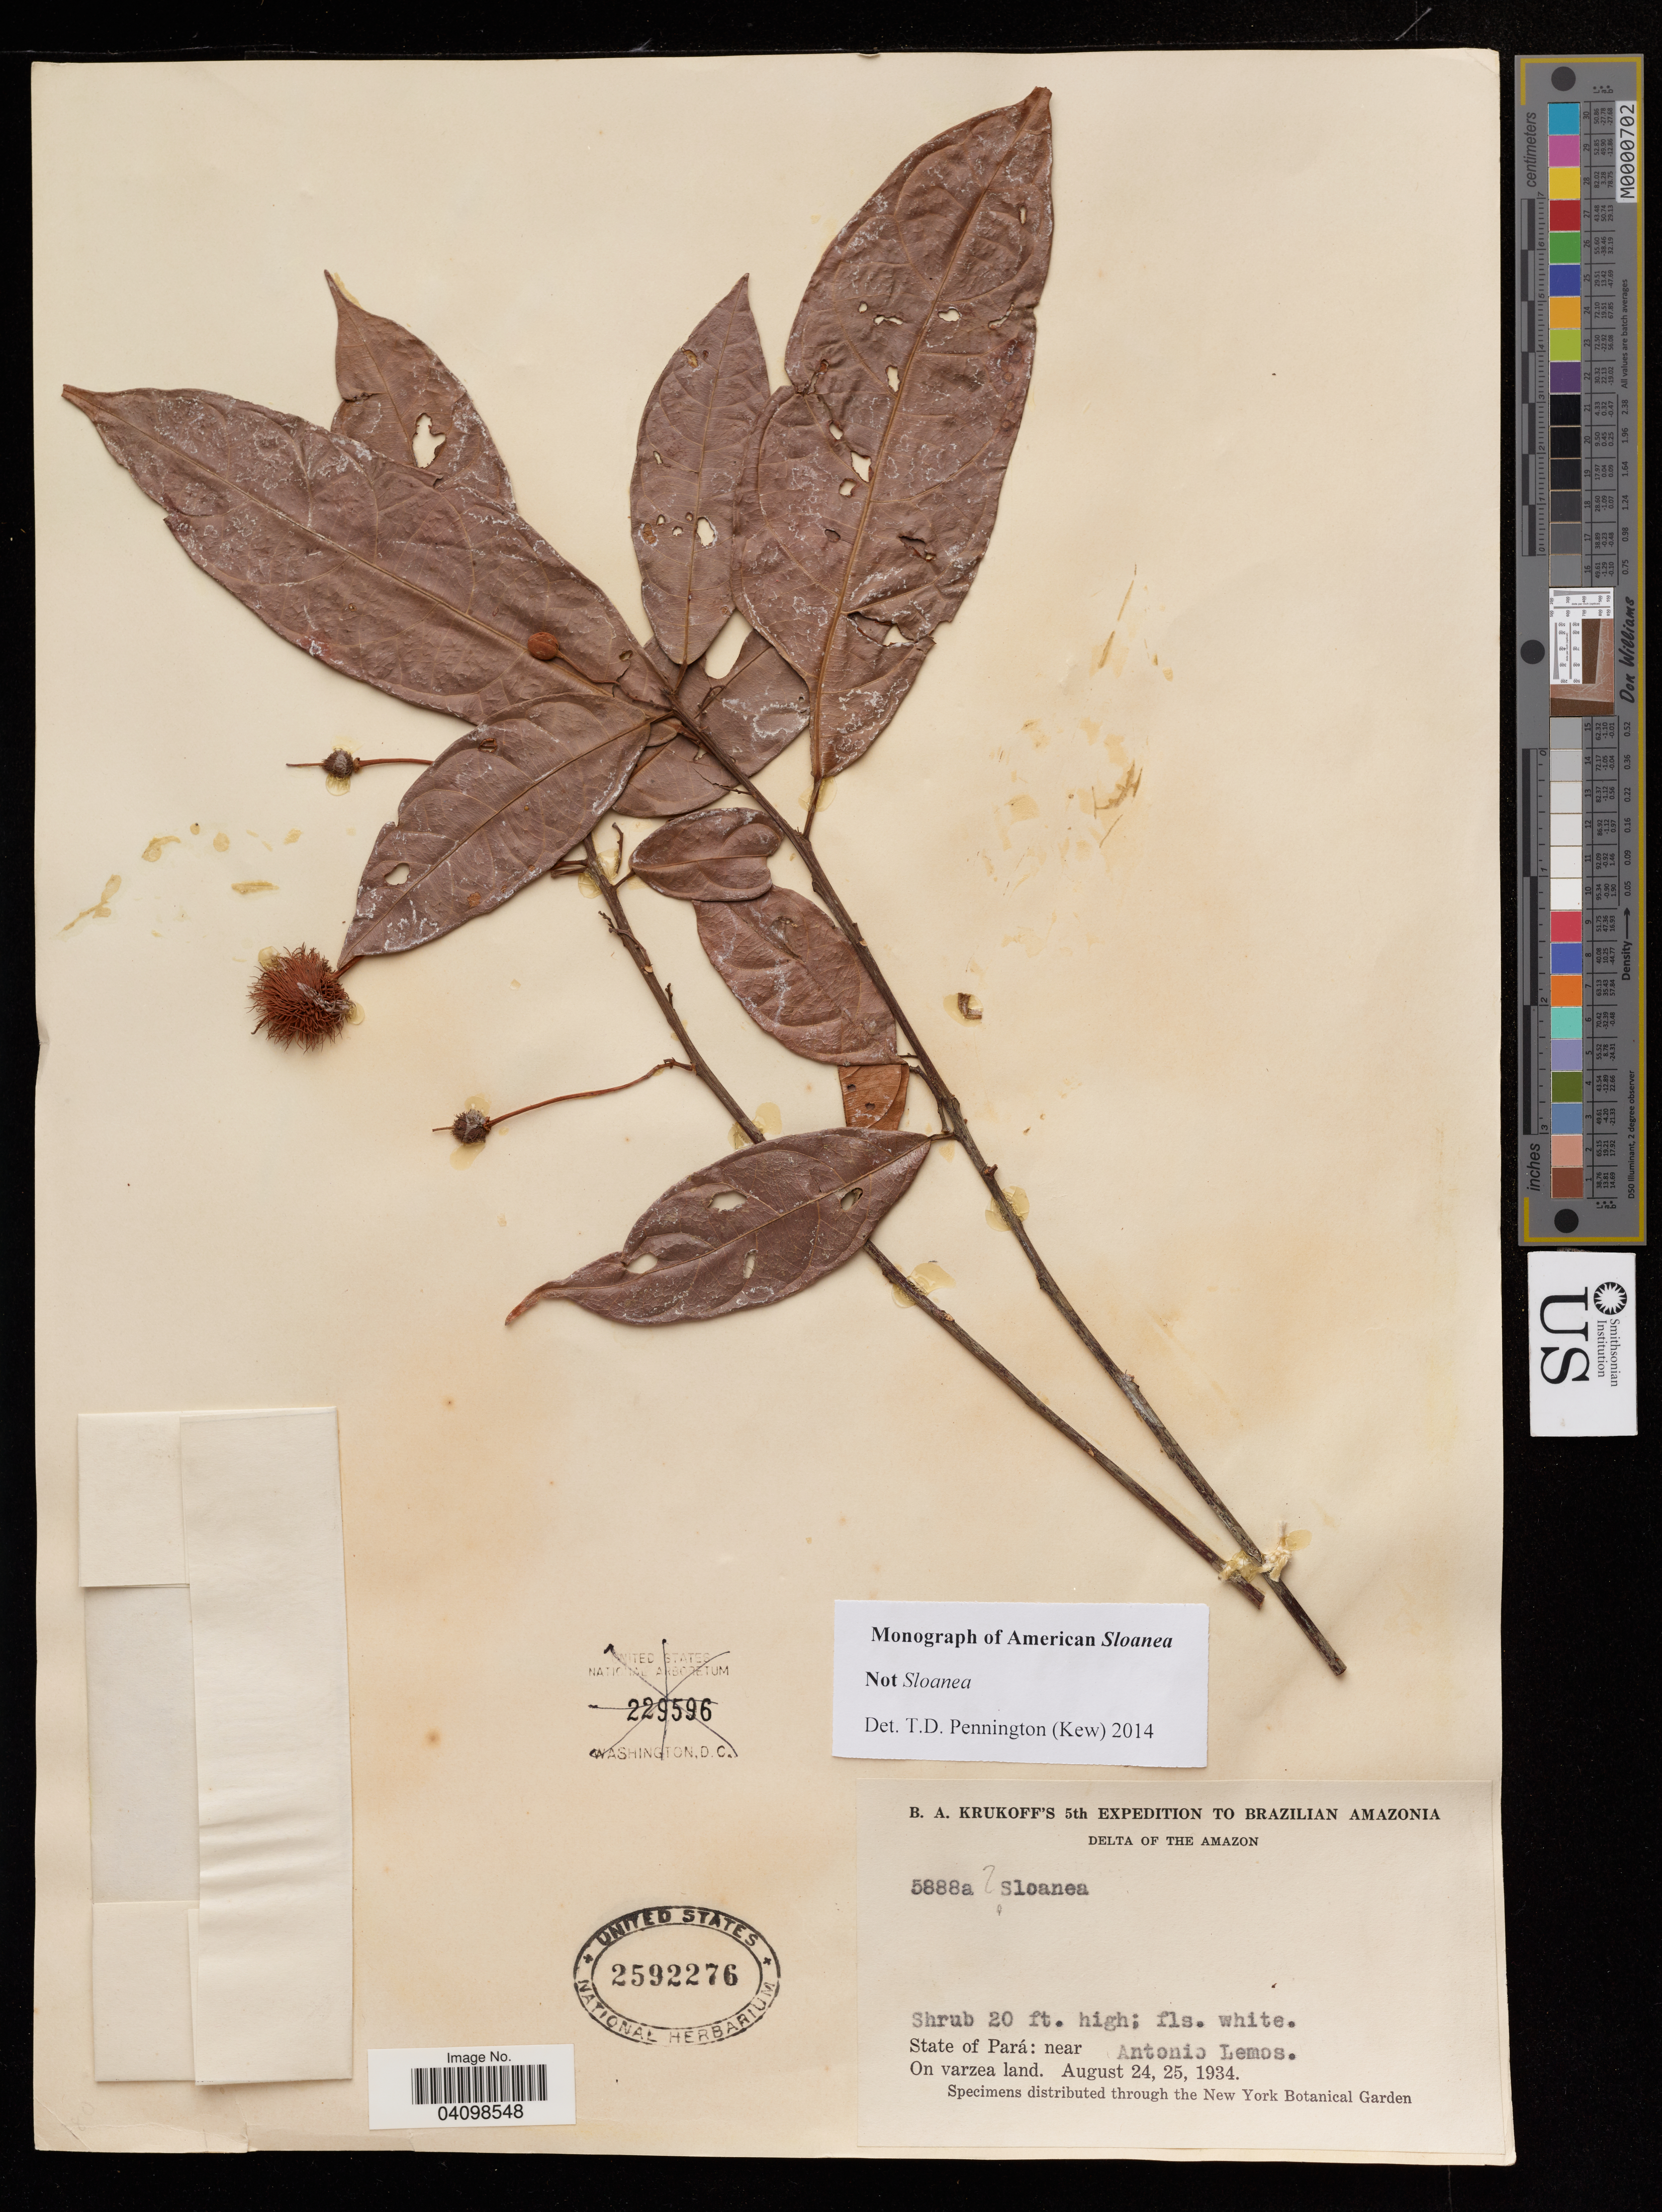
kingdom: Plantae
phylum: Tracheophyta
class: Magnoliopsida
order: Oxalidales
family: Elaeocarpaceae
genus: Sloanea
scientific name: Sloanea sp.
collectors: B. A. Krukoff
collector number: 5888a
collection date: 1934-08-24/1934-08-25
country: Brazil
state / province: Pará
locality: Delta of the Amazon. Near Antonio Lemos. On varzea land.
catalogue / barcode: US 2592276